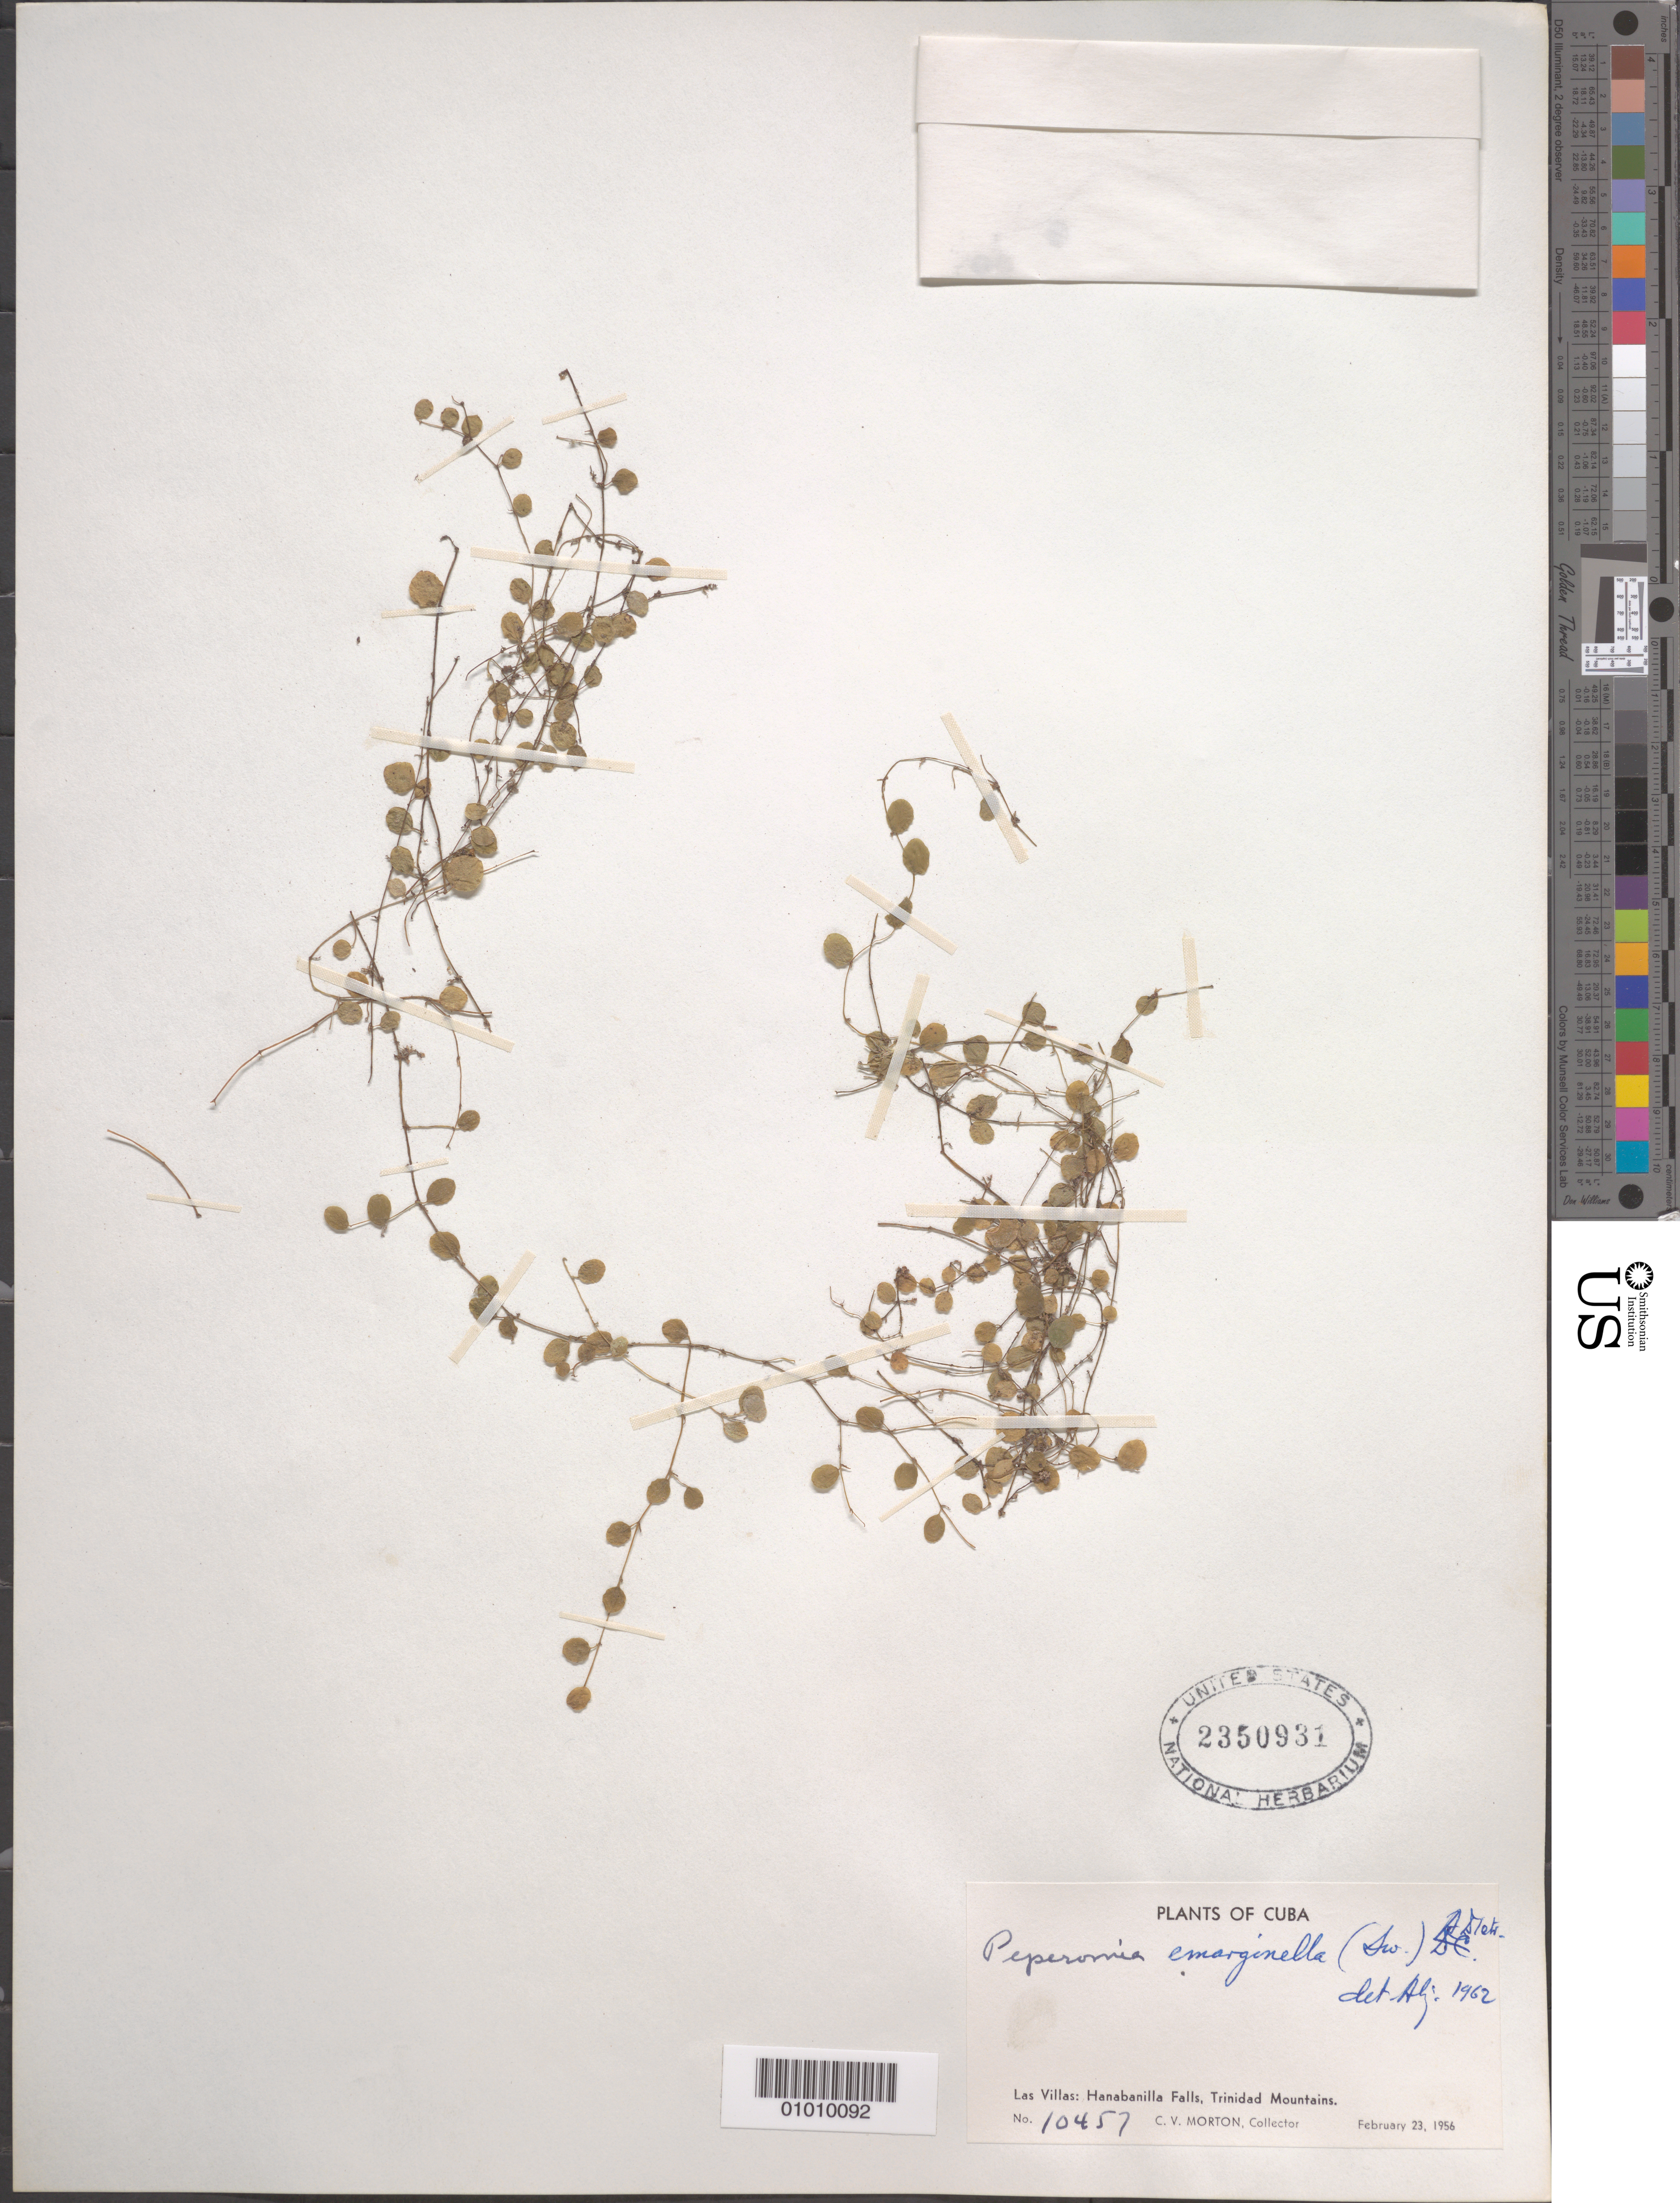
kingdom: Plantae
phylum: Tracheophyta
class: Magnoliopsida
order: Piperales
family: Piperaceae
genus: Peperomia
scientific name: Peperomia emarginella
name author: (Sw. ex Wikstr.) C. DC.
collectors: C. V. Morton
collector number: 10457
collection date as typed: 23 Feb 1956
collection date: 1956-02-23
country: Cuba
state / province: Las Villas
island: Cuba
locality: Hanabanilla Falls, Trinidad Mountains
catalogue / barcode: US 2350931